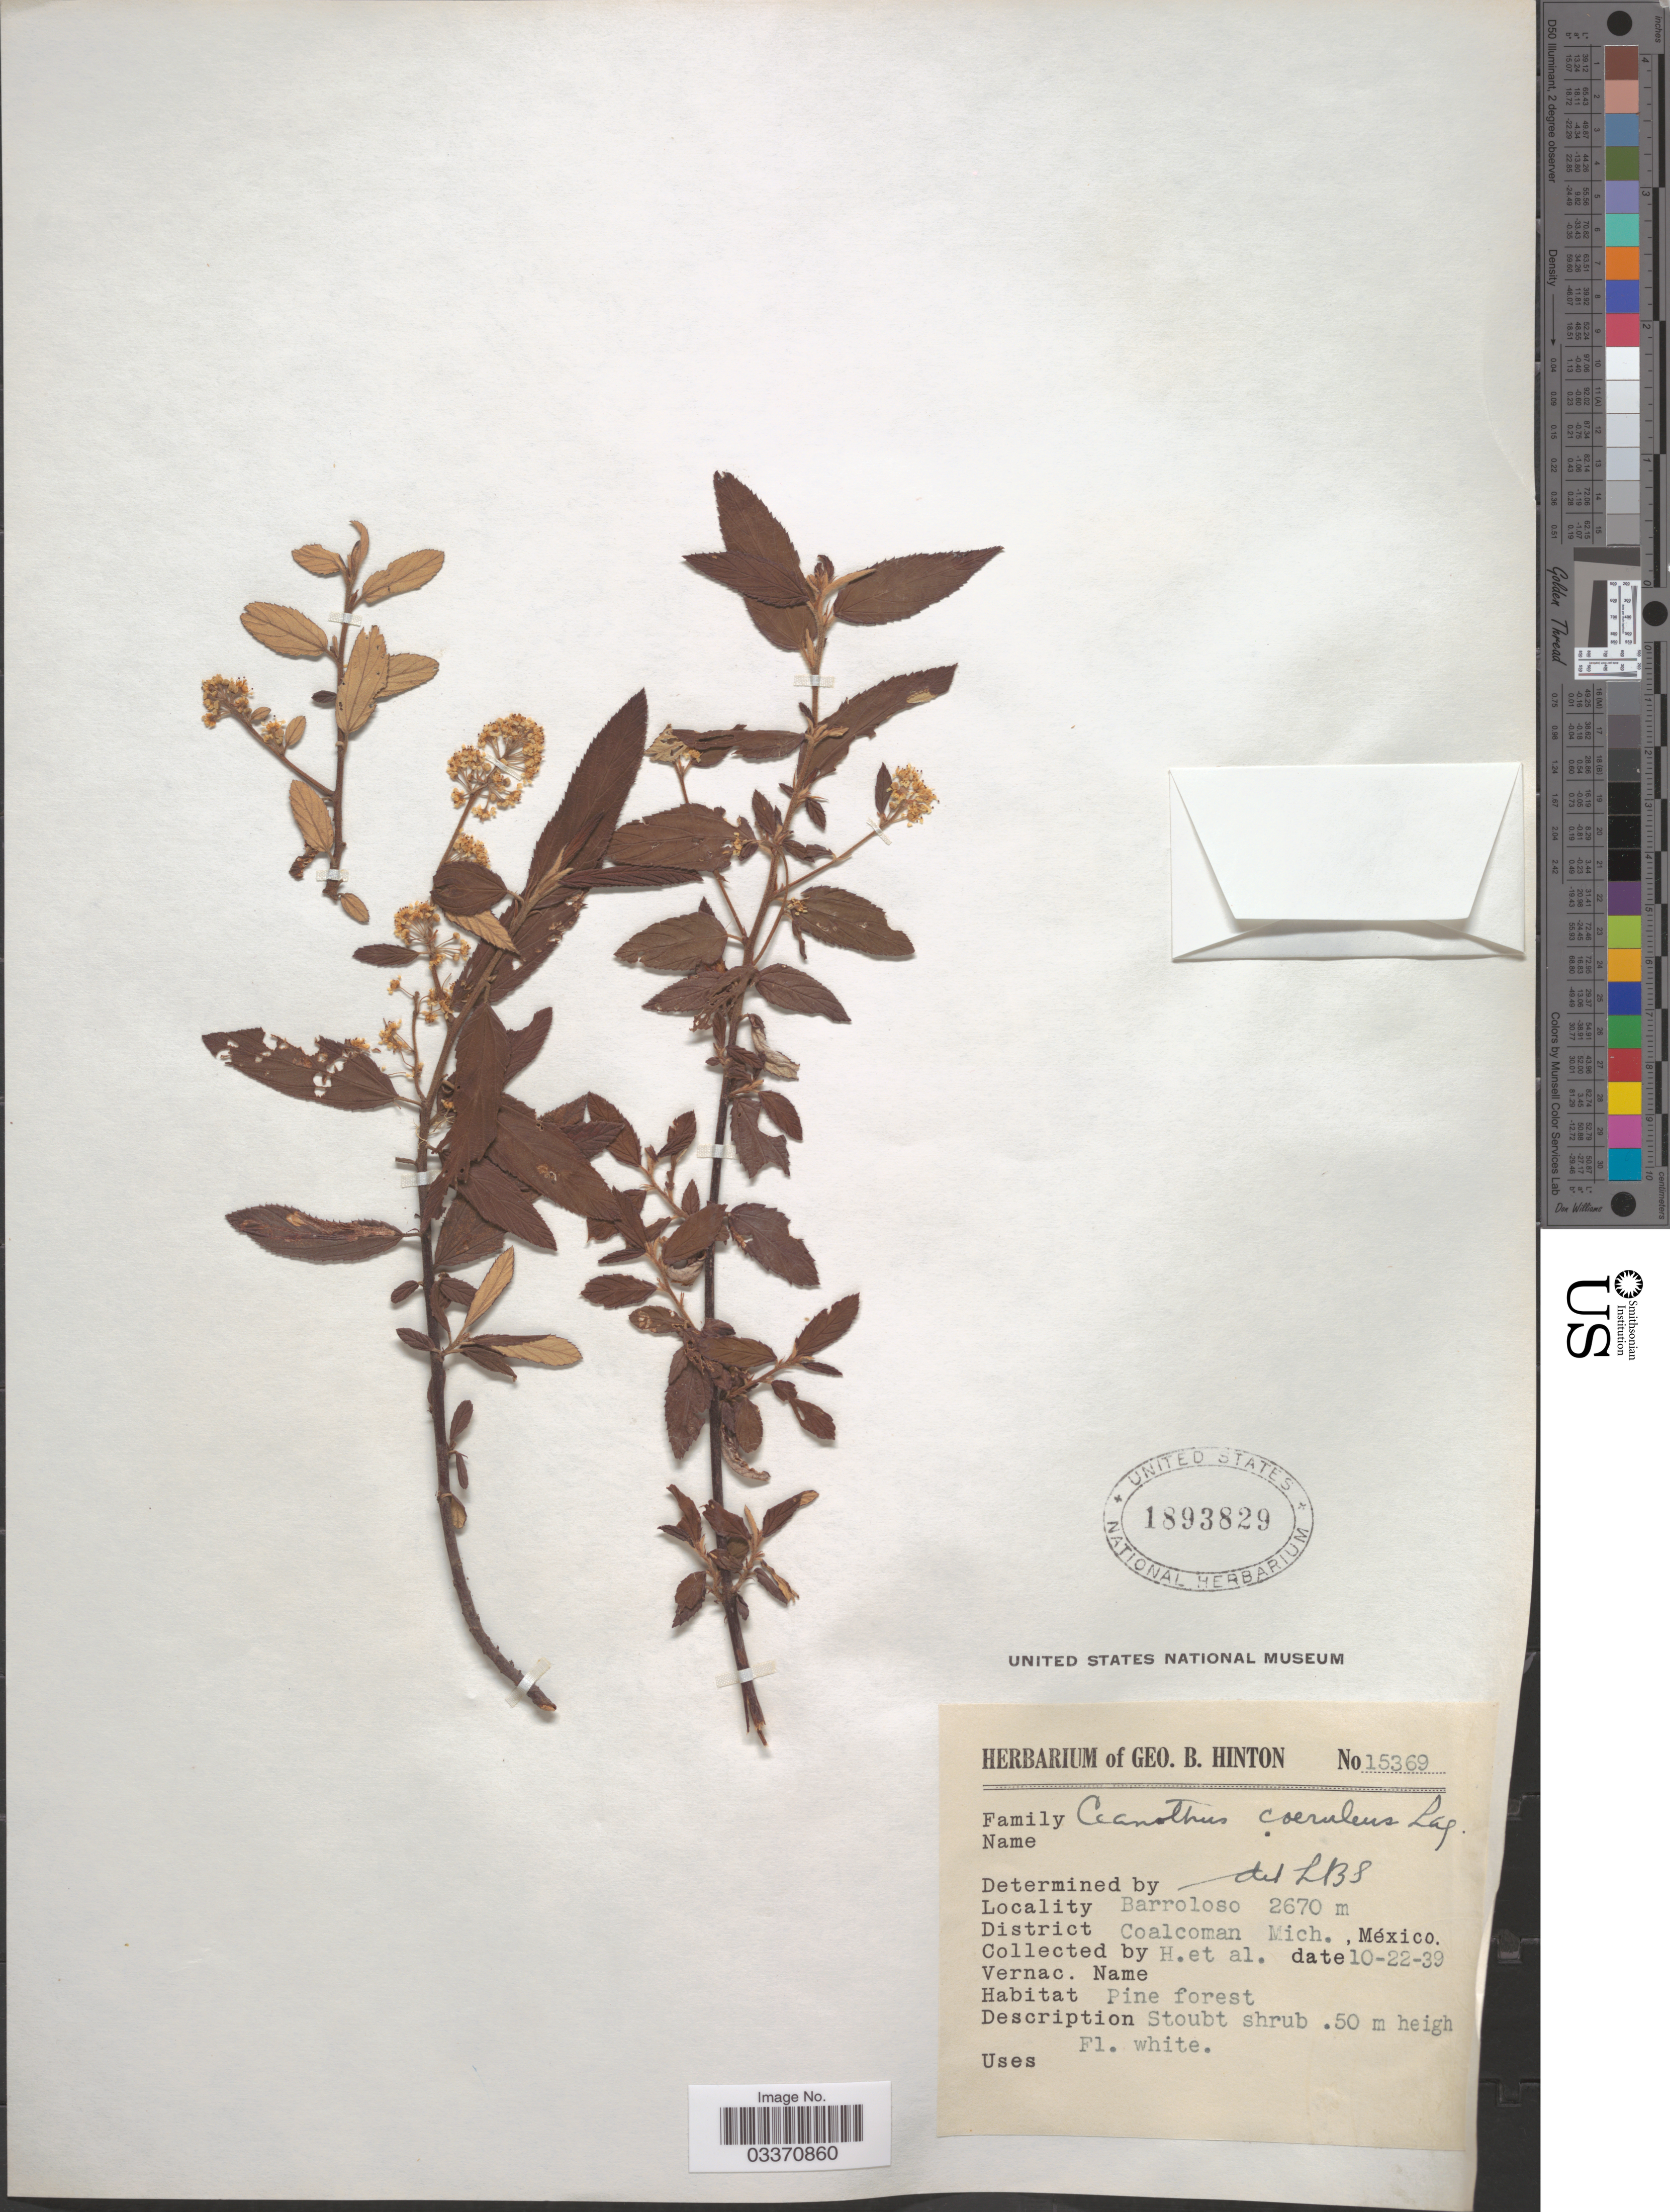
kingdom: Plantae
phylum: Tracheophyta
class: Magnoliopsida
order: Rosales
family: Rhamnaceae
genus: Ceanothus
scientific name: Ceanothus caeruleus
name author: Lag.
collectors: G. B. Hinton & et al.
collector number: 15369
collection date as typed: Transcribed d/m/y: 22/10/39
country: Mexico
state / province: Michoacán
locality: Barroloso. District Coalcoman.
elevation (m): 2670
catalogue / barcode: US 1893829